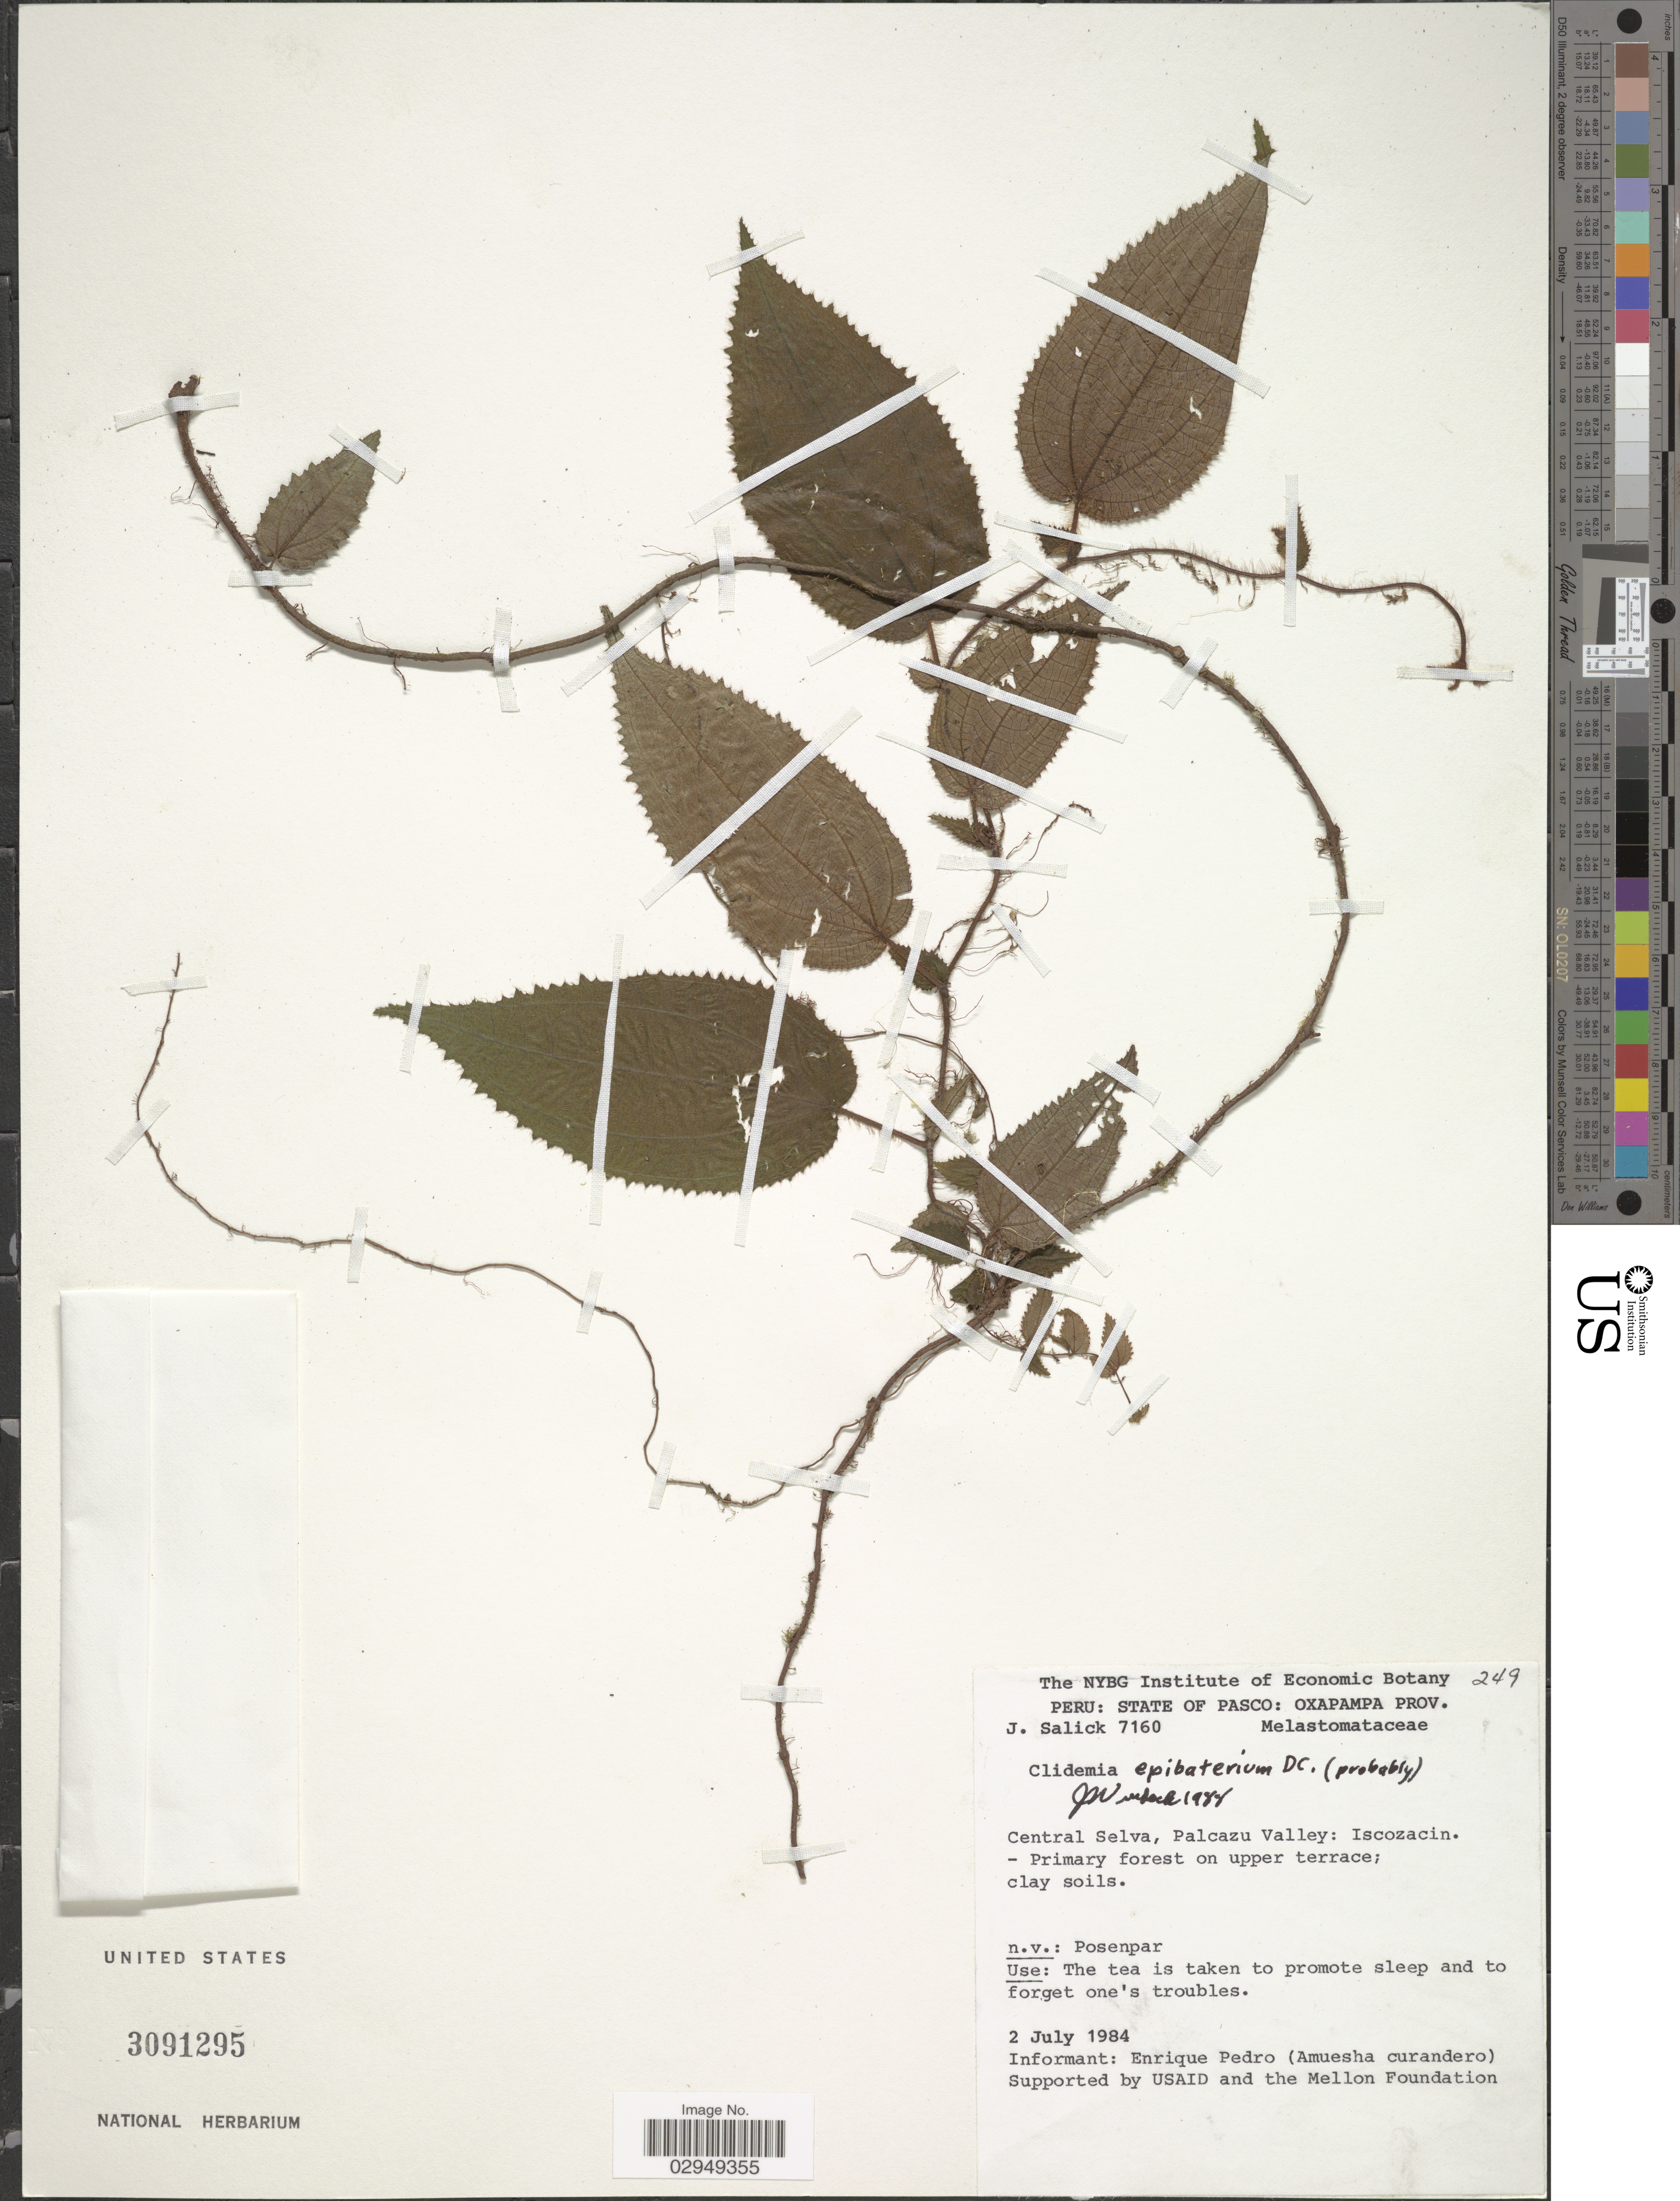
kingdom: Plantae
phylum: Tracheophyta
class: Magnoliopsida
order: Myrtales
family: Melastomataceae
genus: Clidemia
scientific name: Clidemia epibaterium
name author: DC.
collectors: J. Salick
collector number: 7160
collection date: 1984-07-02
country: Peru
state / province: Pasco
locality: State of Pasco: Oxapampa Prov. Central Selva, Palcazu Valley: Iscozacin.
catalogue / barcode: US 3091295